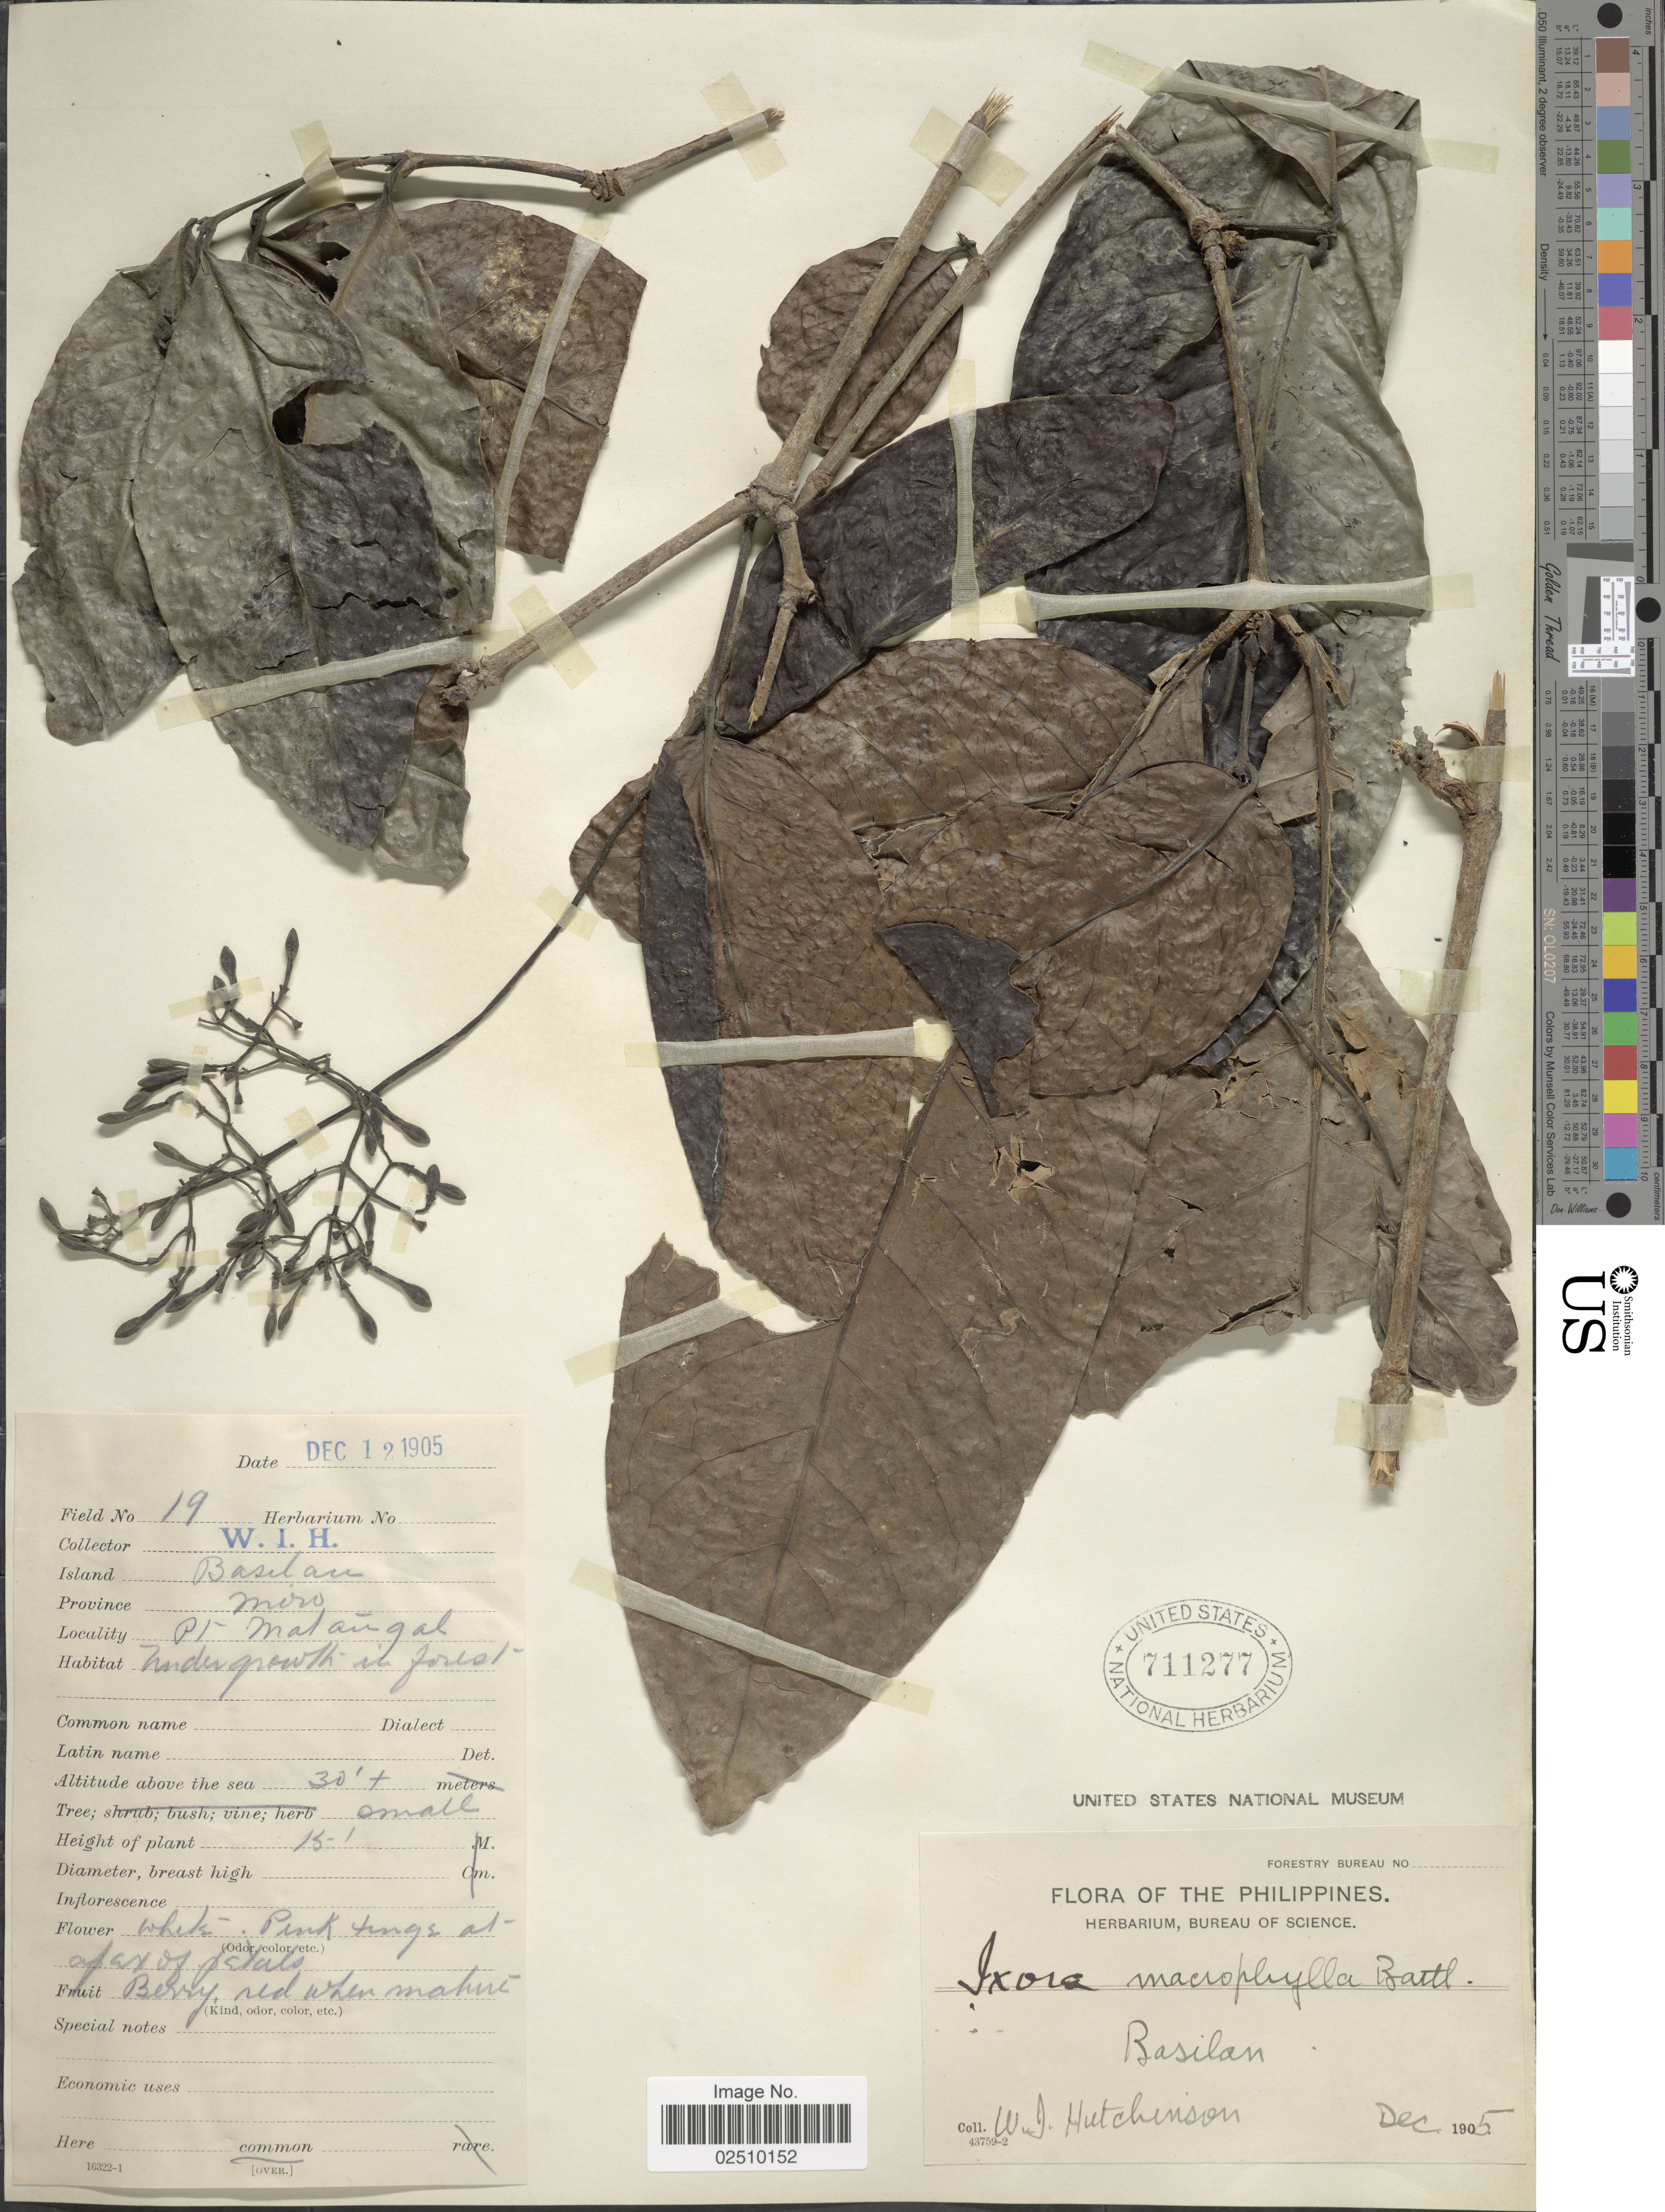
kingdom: Plantae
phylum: Tracheophyta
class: Magnoliopsida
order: Gentianales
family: Rubiaceae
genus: Ixora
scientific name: Ixora macrophylla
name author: Bartl. ex DC.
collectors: W. I. Hutchinson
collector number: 19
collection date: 1905-12-12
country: Philippines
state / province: Muslim Mindanao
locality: Basilan. Miro. Pt. Matangal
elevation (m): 9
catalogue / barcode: US 711277